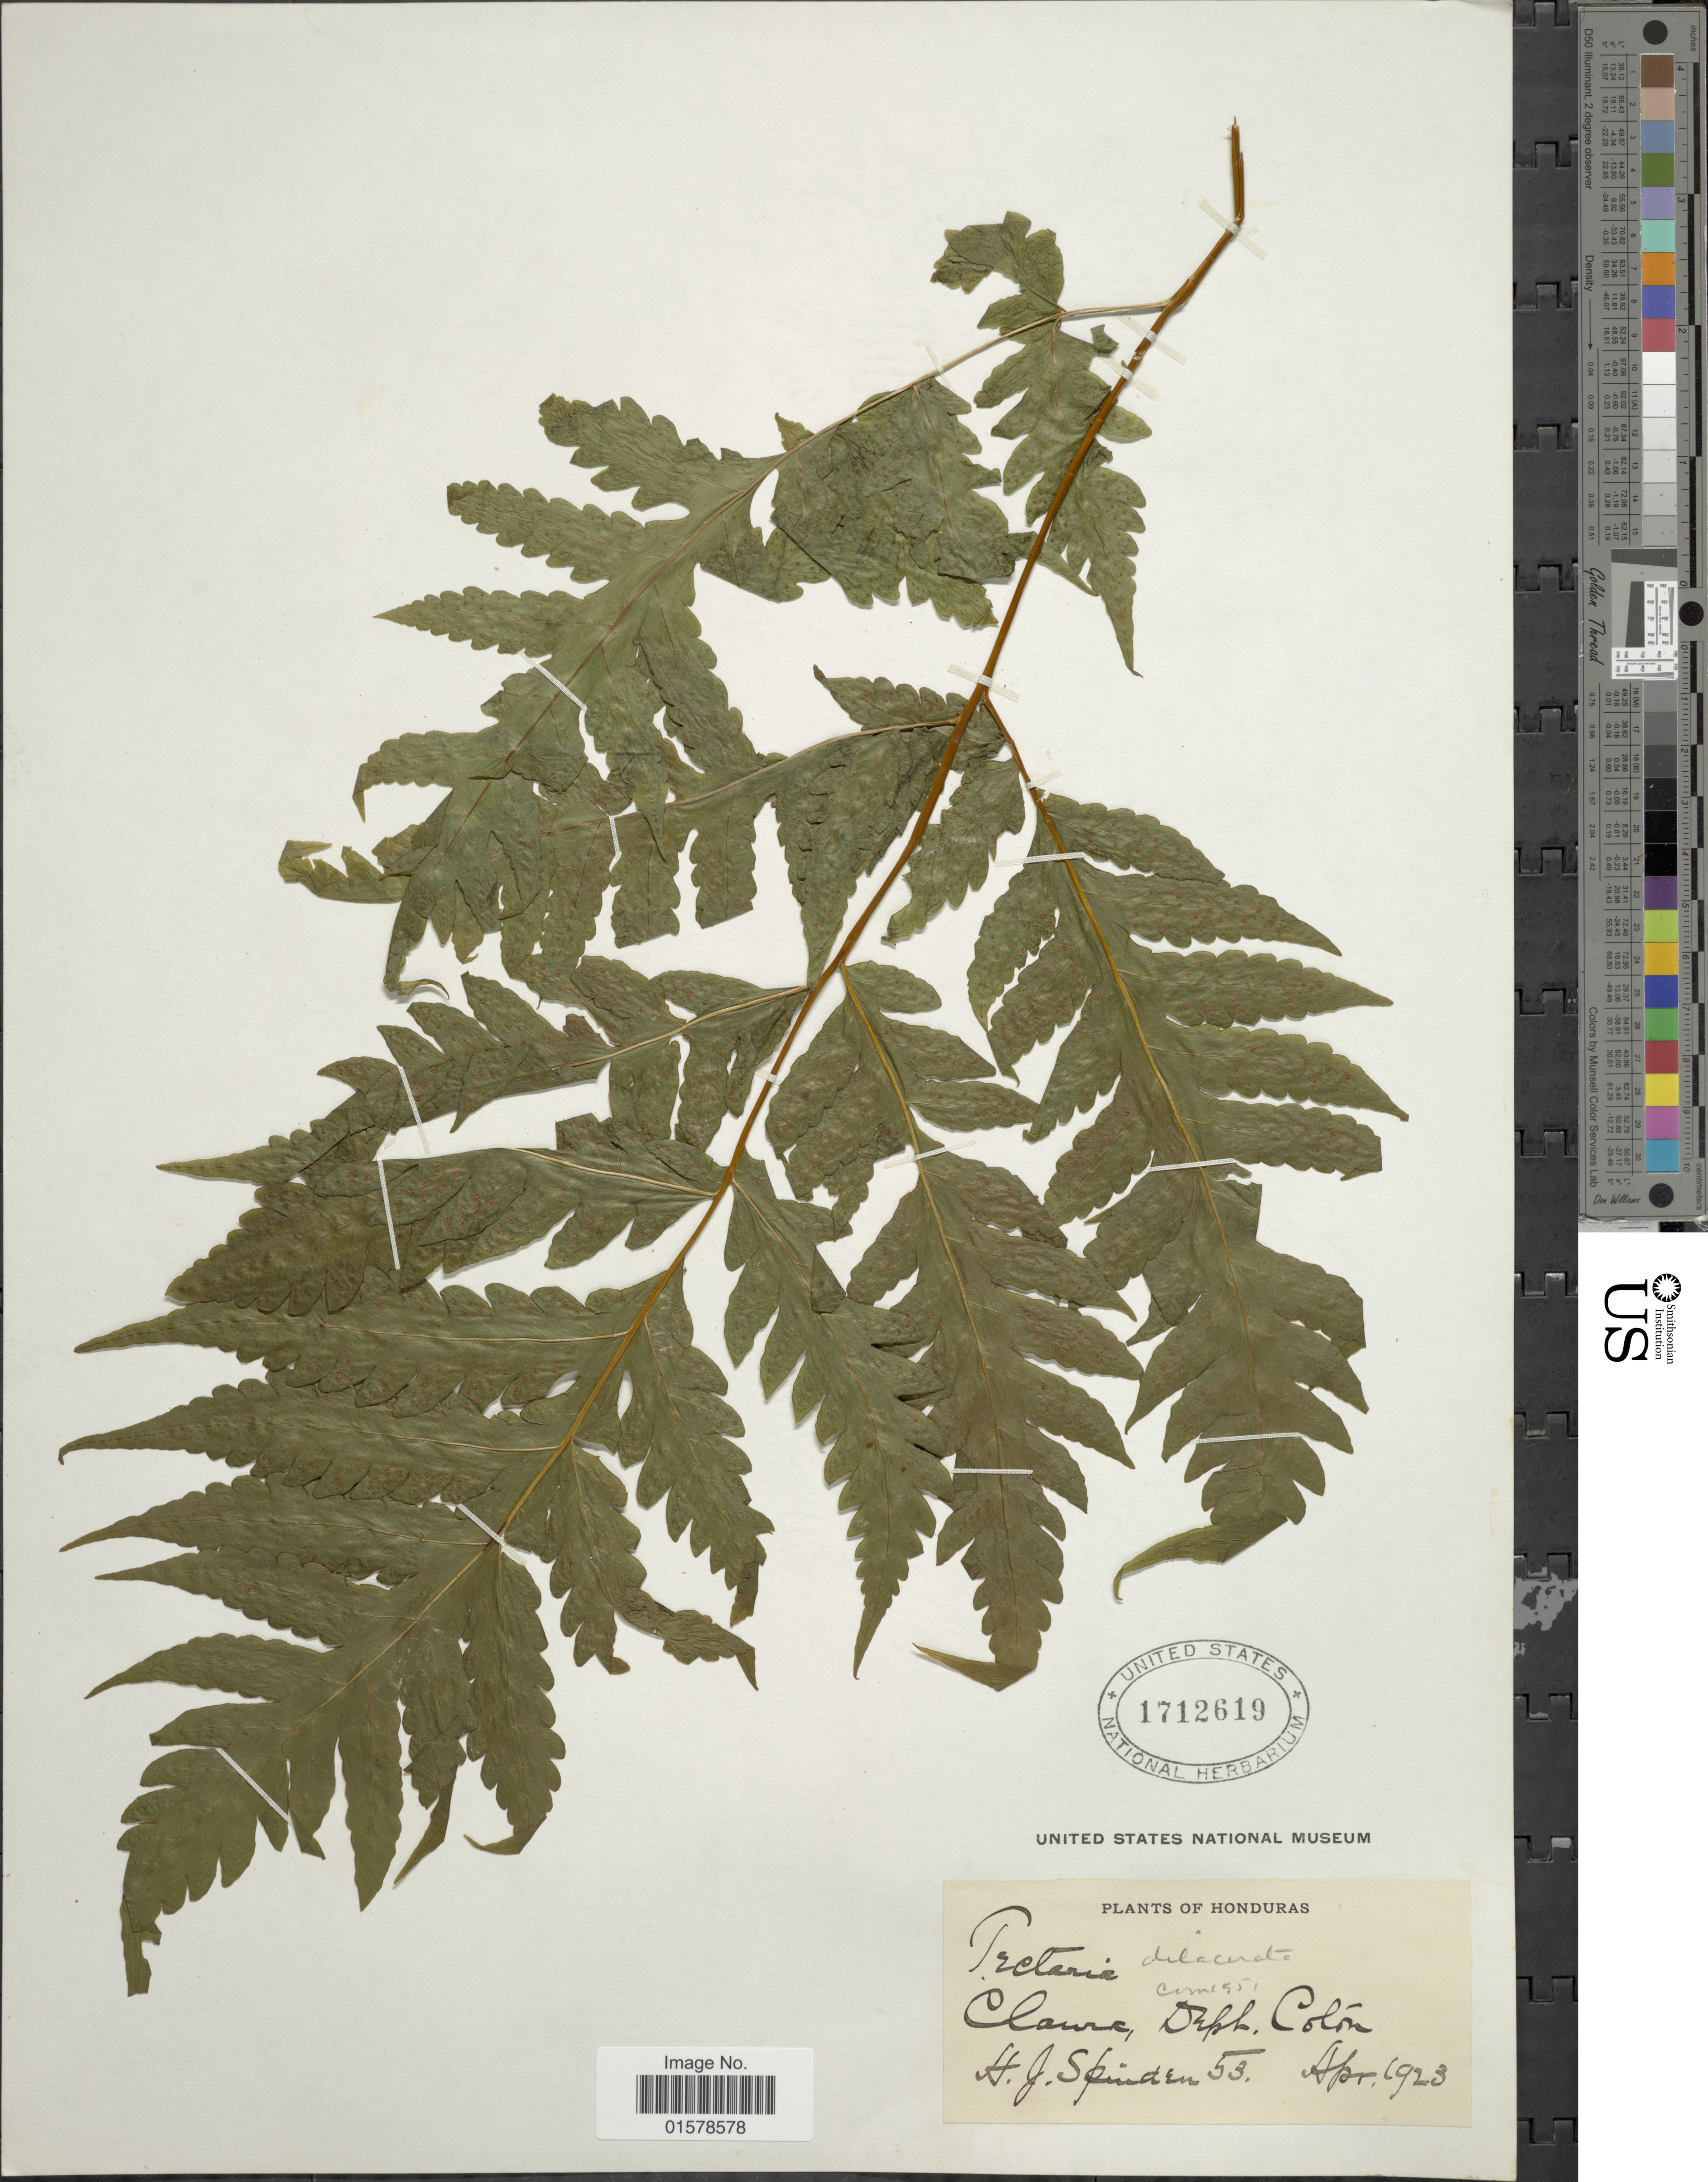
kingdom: Plantae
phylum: Tracheophyta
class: Polypodiopsida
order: Polypodiales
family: Tectariaceae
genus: Tectaria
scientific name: Tectaria mexicana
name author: (Fée) C.V. Morton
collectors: H. Spinden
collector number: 53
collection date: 1923-04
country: Honduras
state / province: Colón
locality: Claura, Dept, Colon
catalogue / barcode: US 1712619